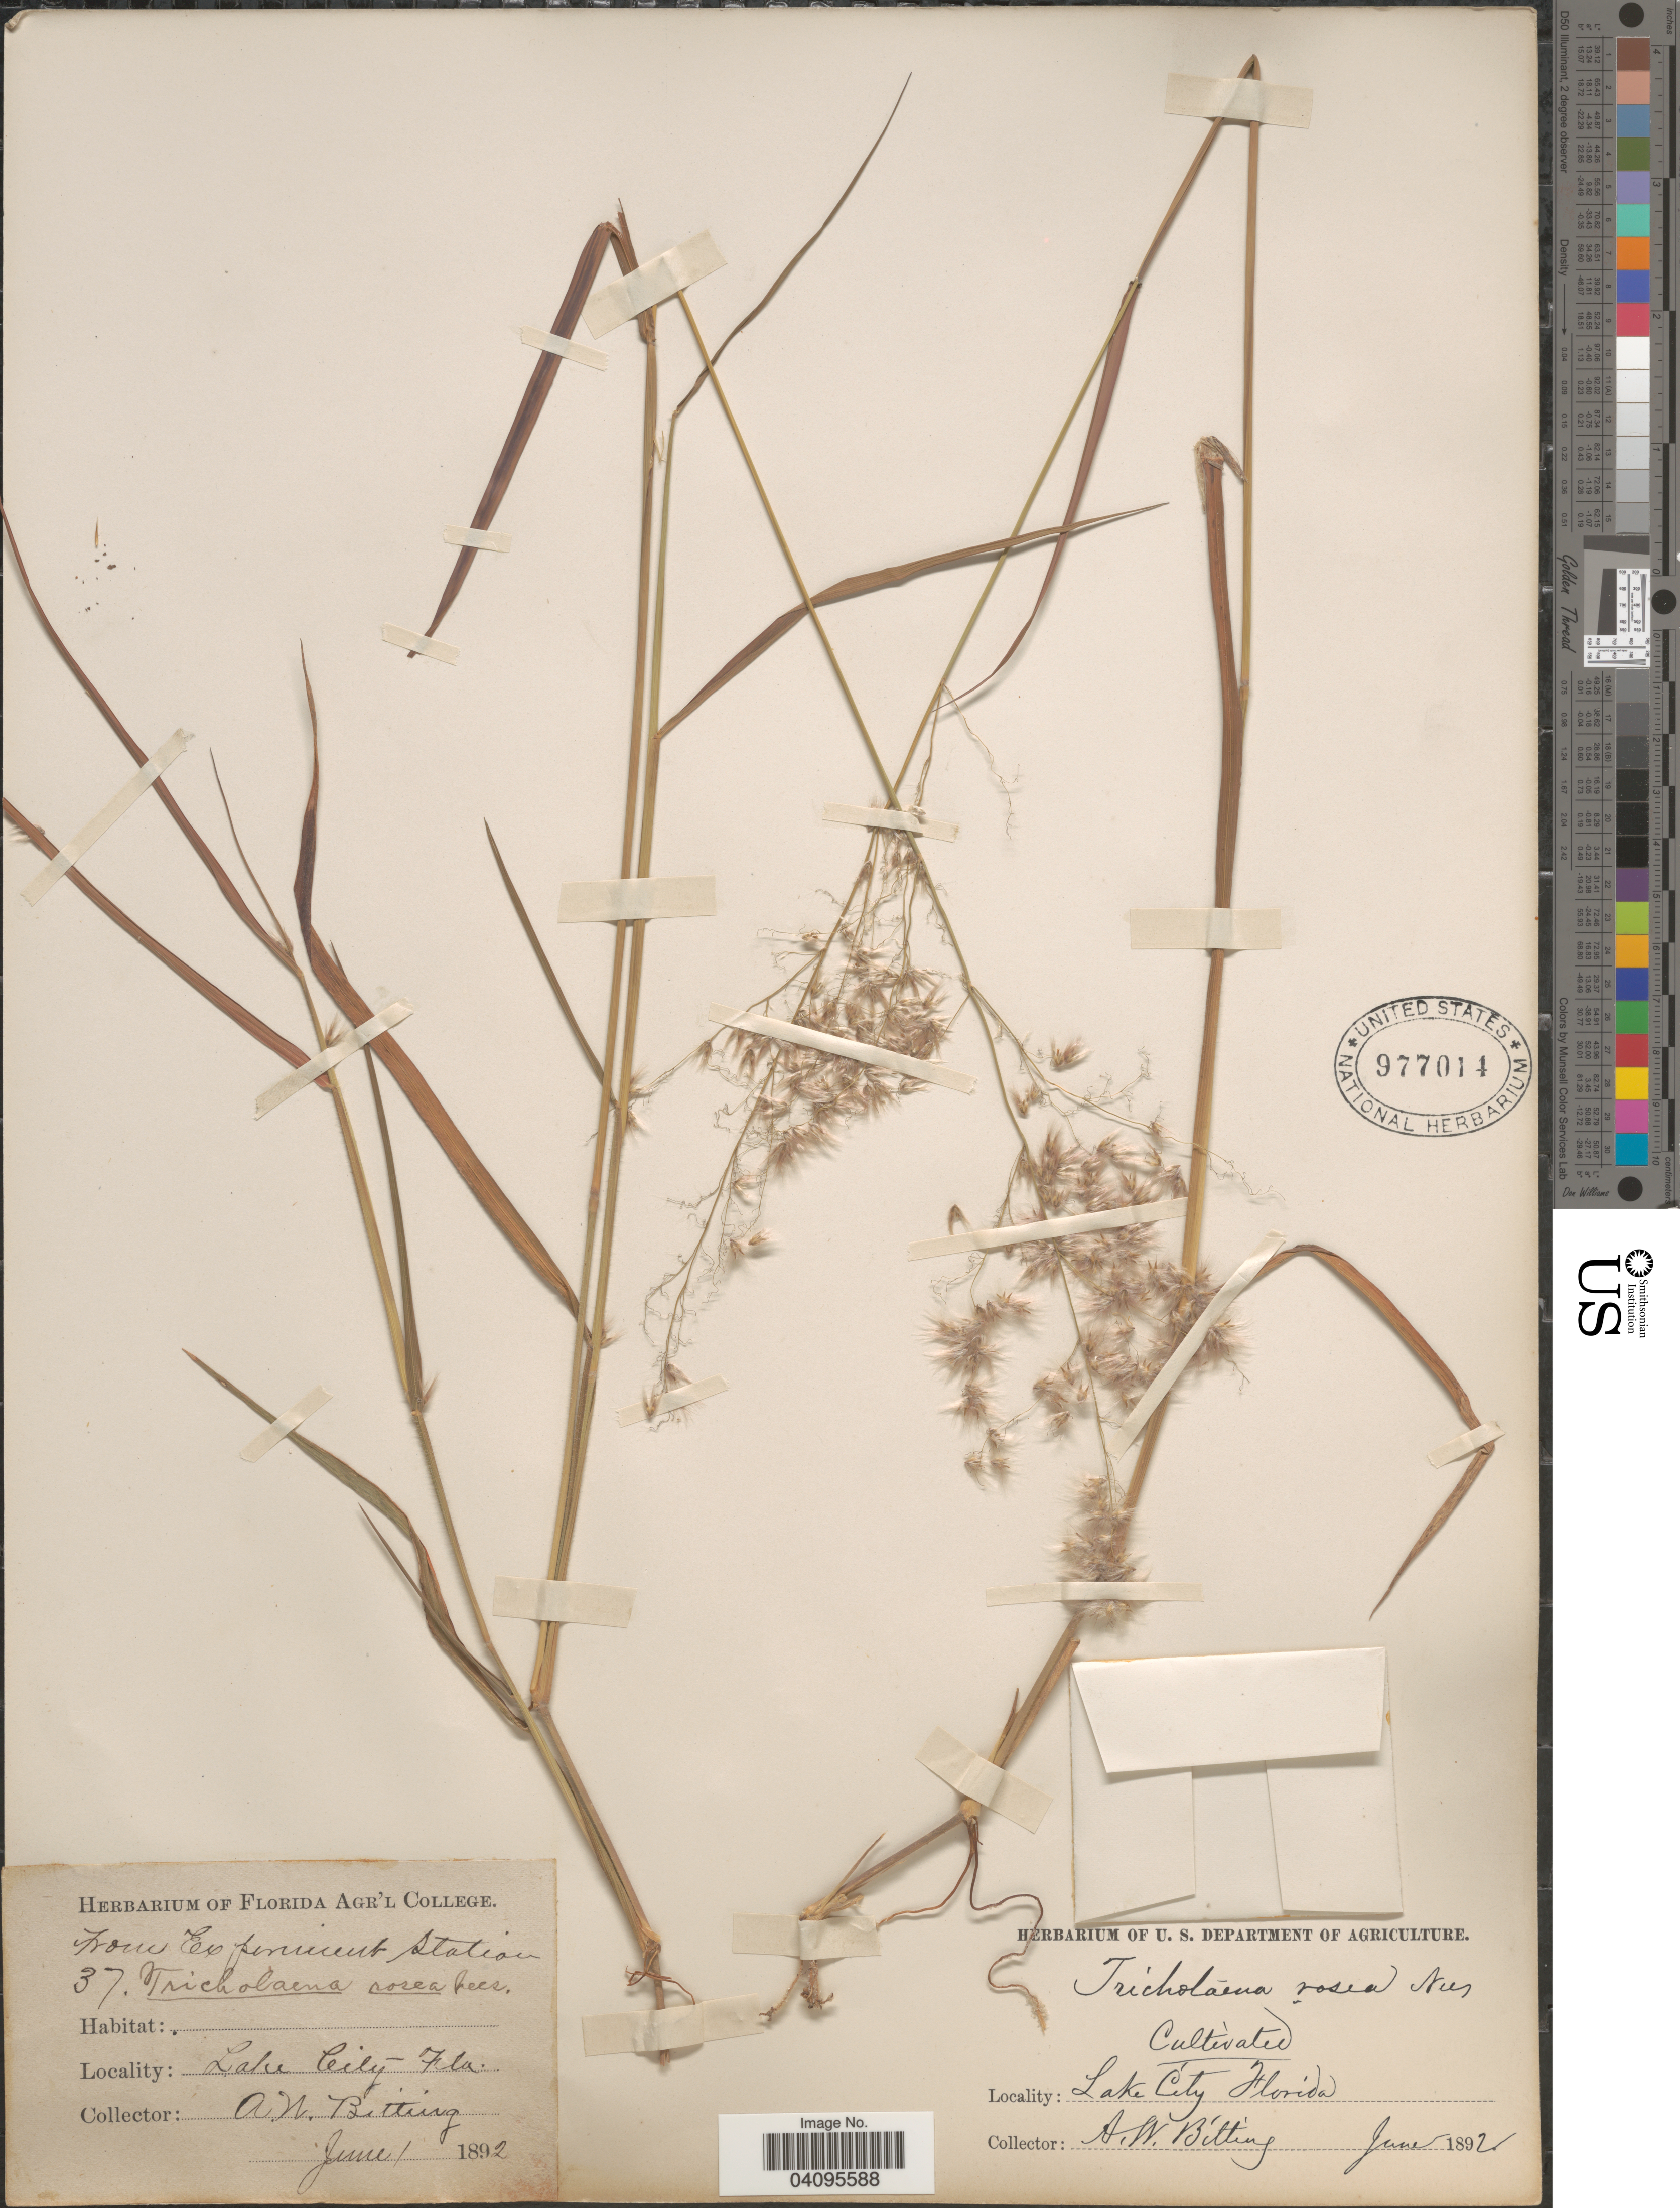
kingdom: Plantae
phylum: Tracheophyta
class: Liliopsida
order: Poales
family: Poaceae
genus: Melinis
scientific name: Melinis repens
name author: (Willd.) Zizka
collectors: A. Bitting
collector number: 37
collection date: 1892-06-01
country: United States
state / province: Florida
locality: Lake City.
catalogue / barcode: US 977014